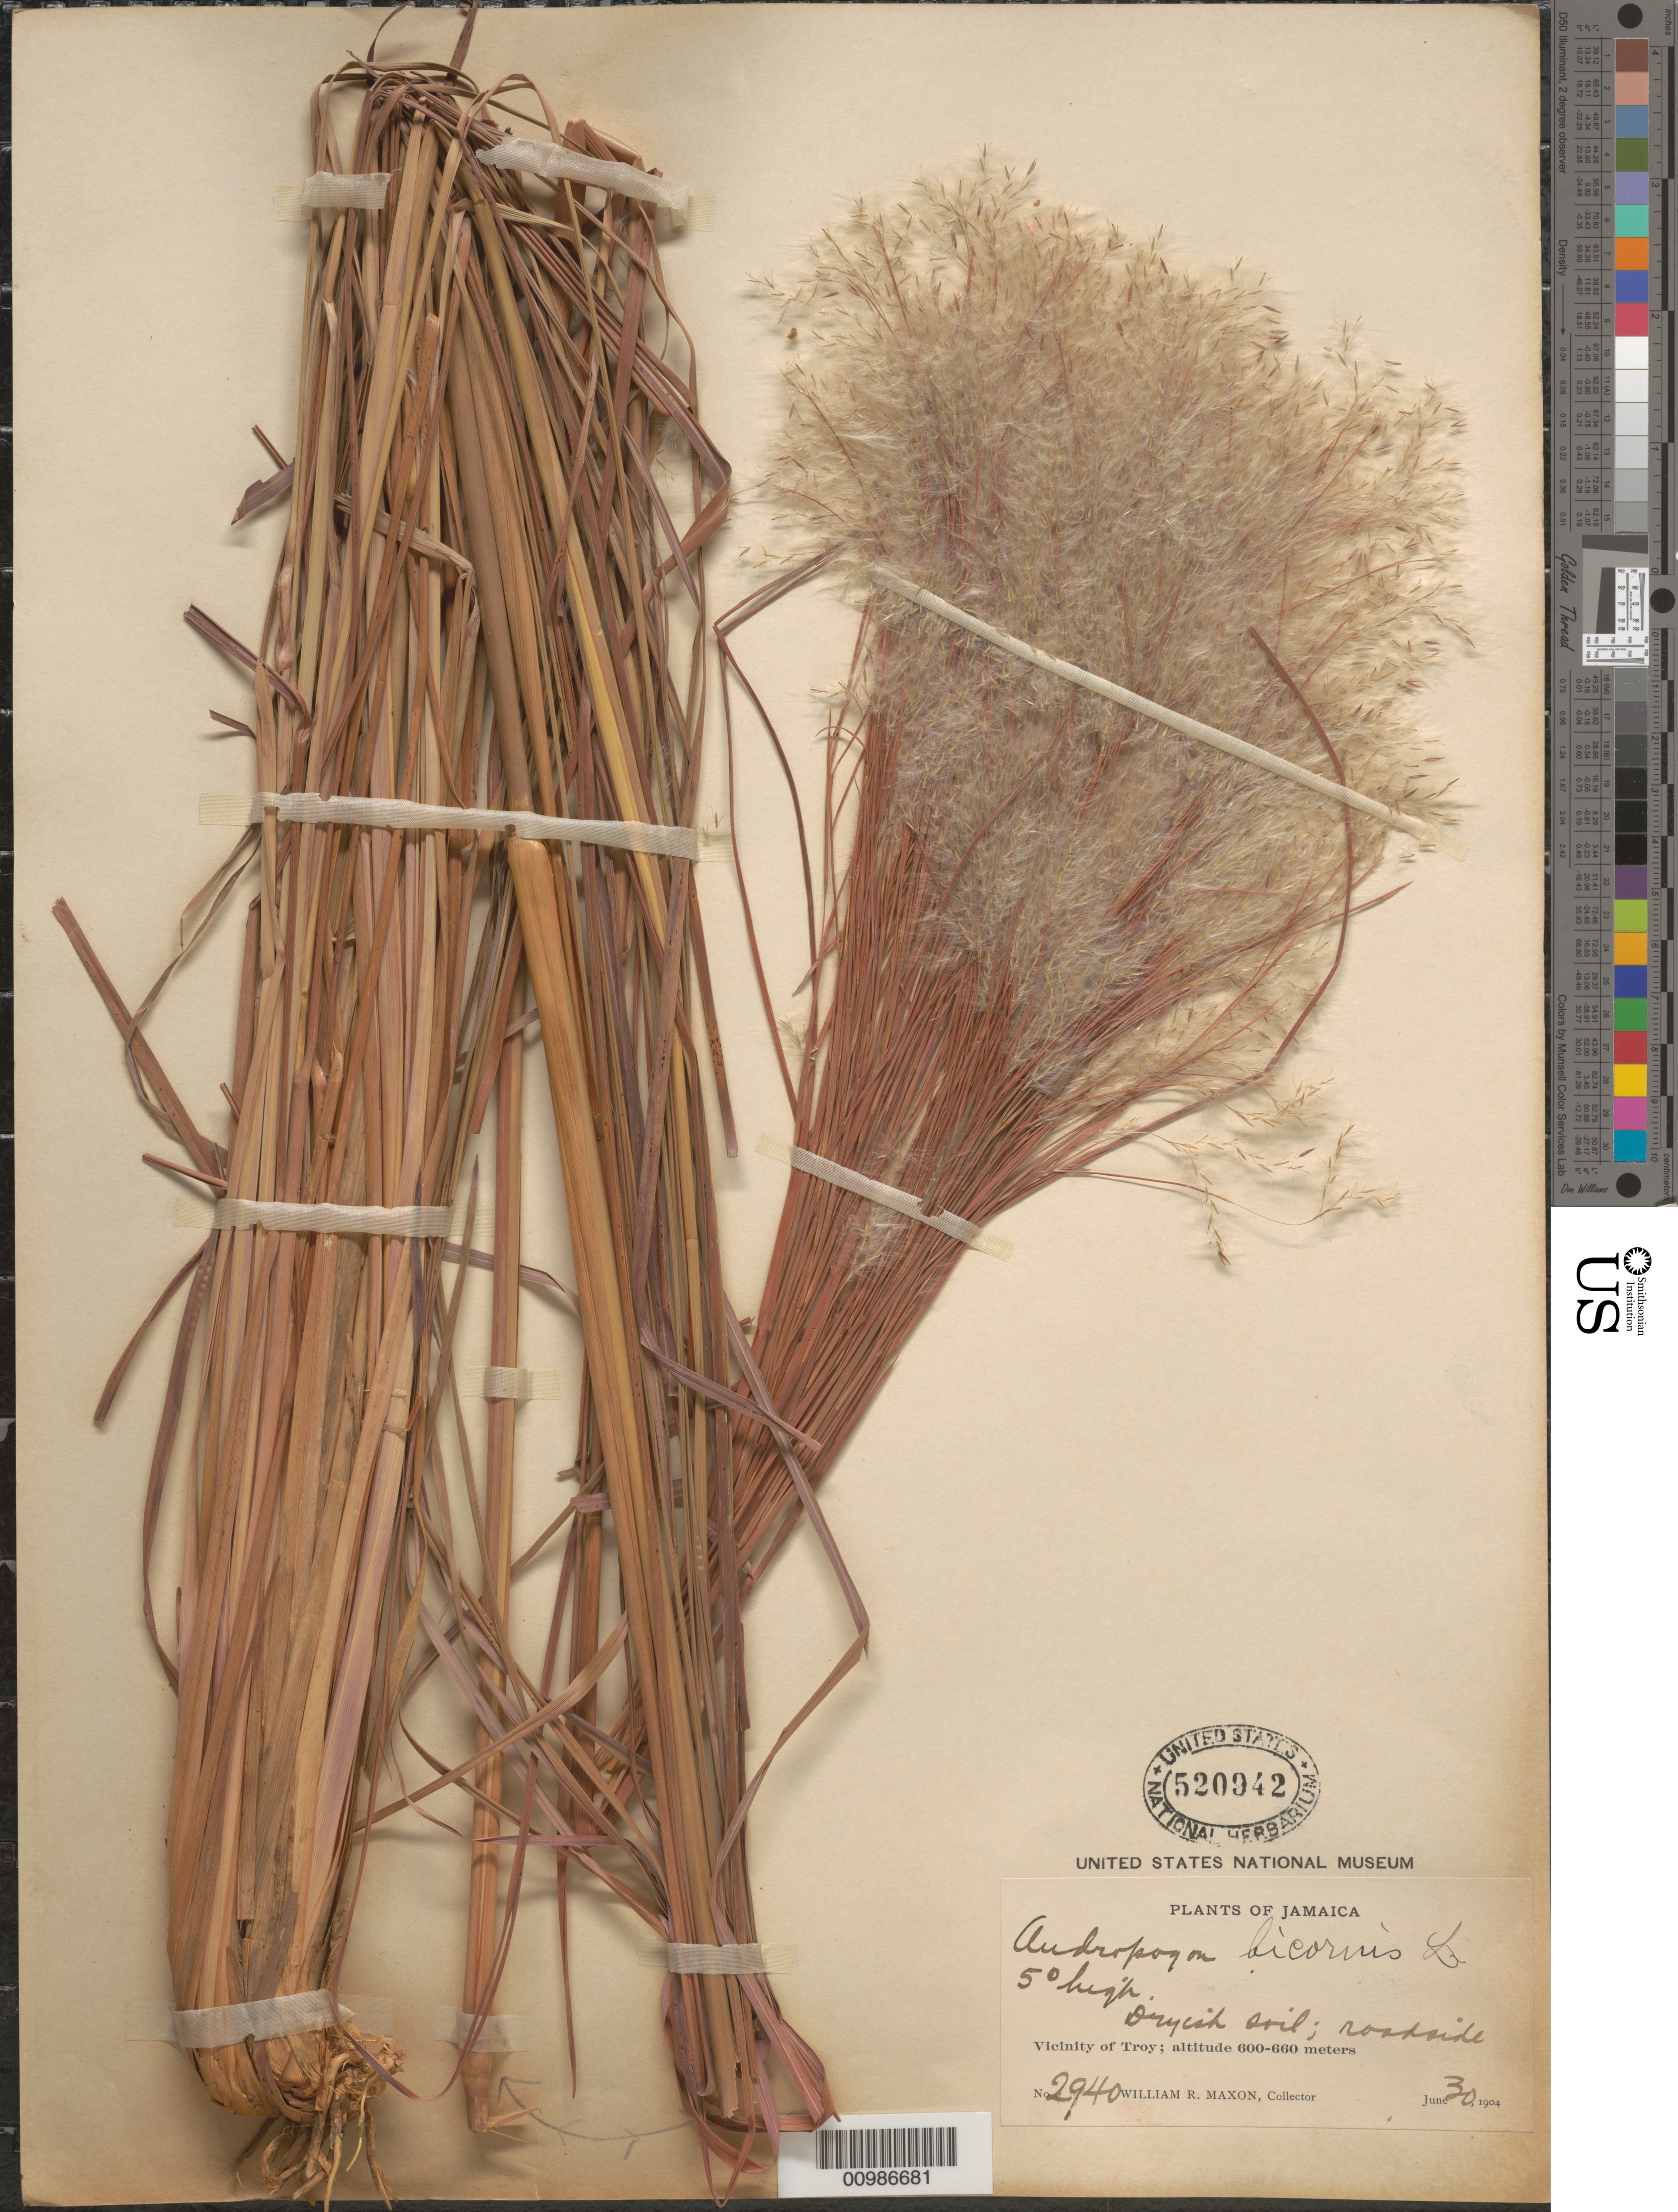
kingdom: Plantae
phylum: Tracheophyta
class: Liliopsida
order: Poales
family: Poaceae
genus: Andropogon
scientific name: Andropogon bicornis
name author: L.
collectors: W. R. Maxon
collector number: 2940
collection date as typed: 30 Jun 1904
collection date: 1904-06-30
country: Jamaica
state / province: Trelawny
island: Jamaica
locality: Vicinity of Troy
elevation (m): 600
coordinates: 0 N, 0 E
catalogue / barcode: US 520942